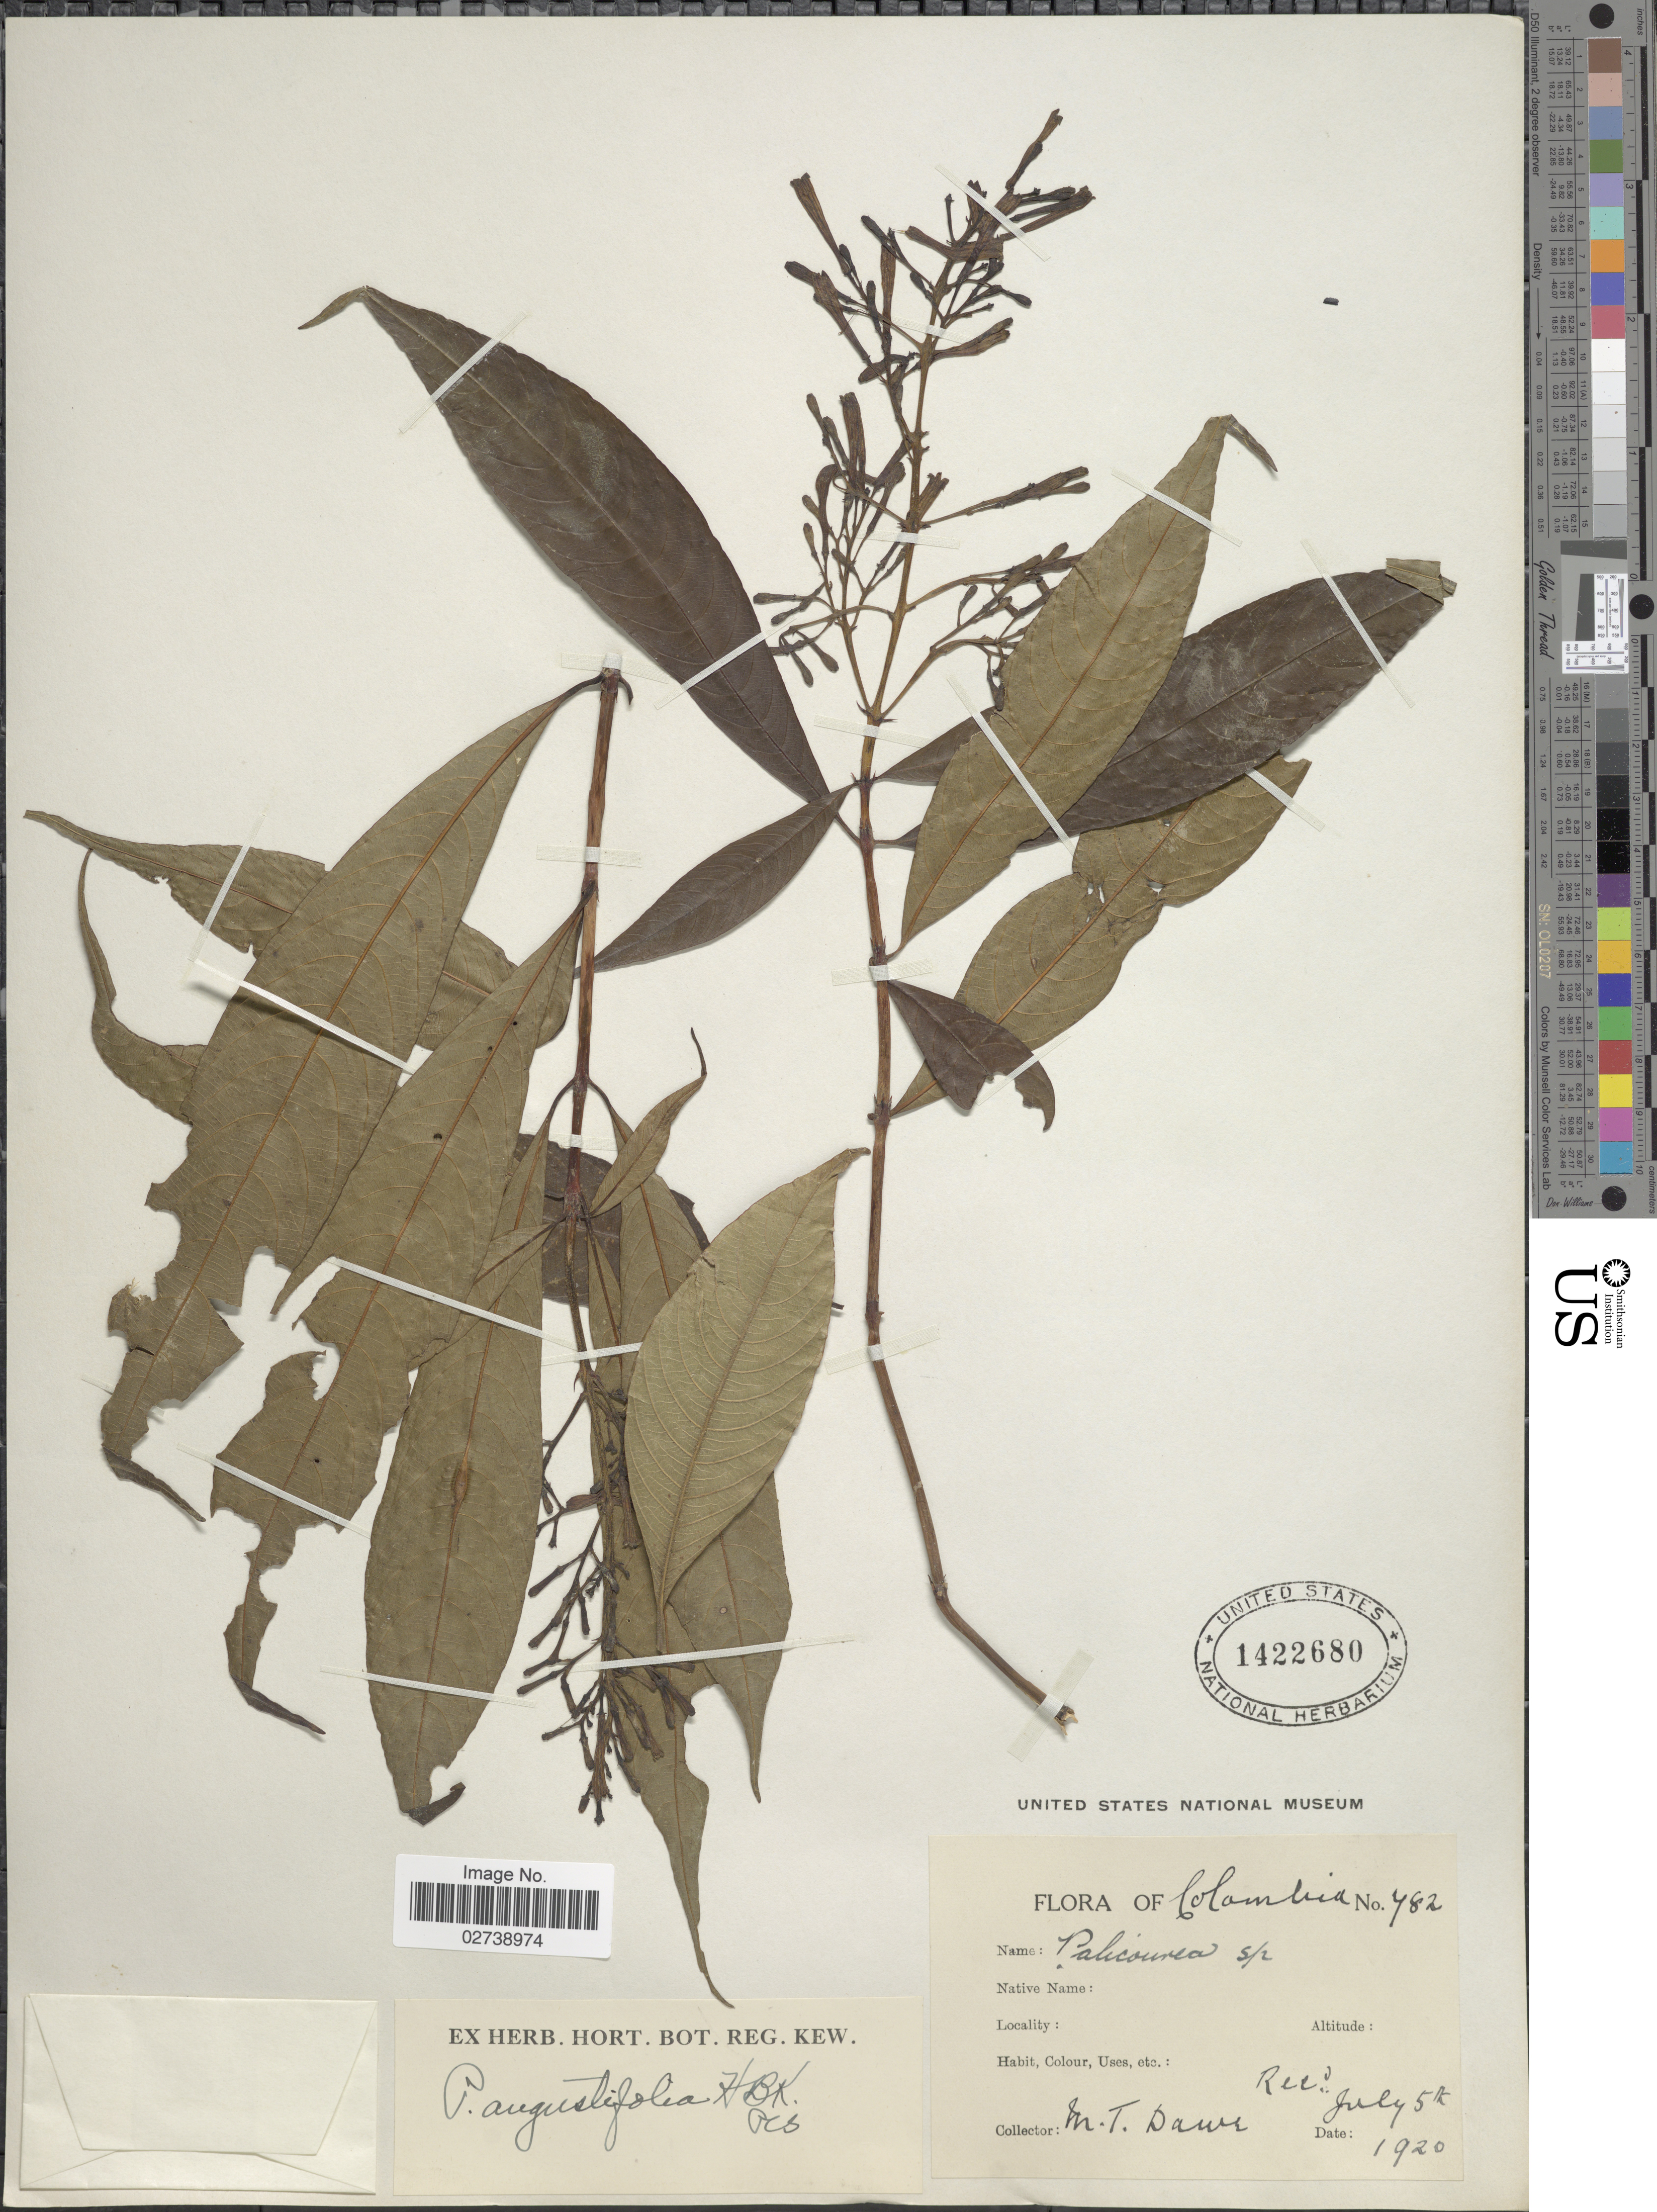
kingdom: Plantae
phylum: Tracheophyta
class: Magnoliopsida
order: Gentianales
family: Rubiaceae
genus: Palicourea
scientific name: Palicourea angustifolia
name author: Kunth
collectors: M. T. Dawe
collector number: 782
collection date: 1920-07-05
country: Colombia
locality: Colombia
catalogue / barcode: US 1422680